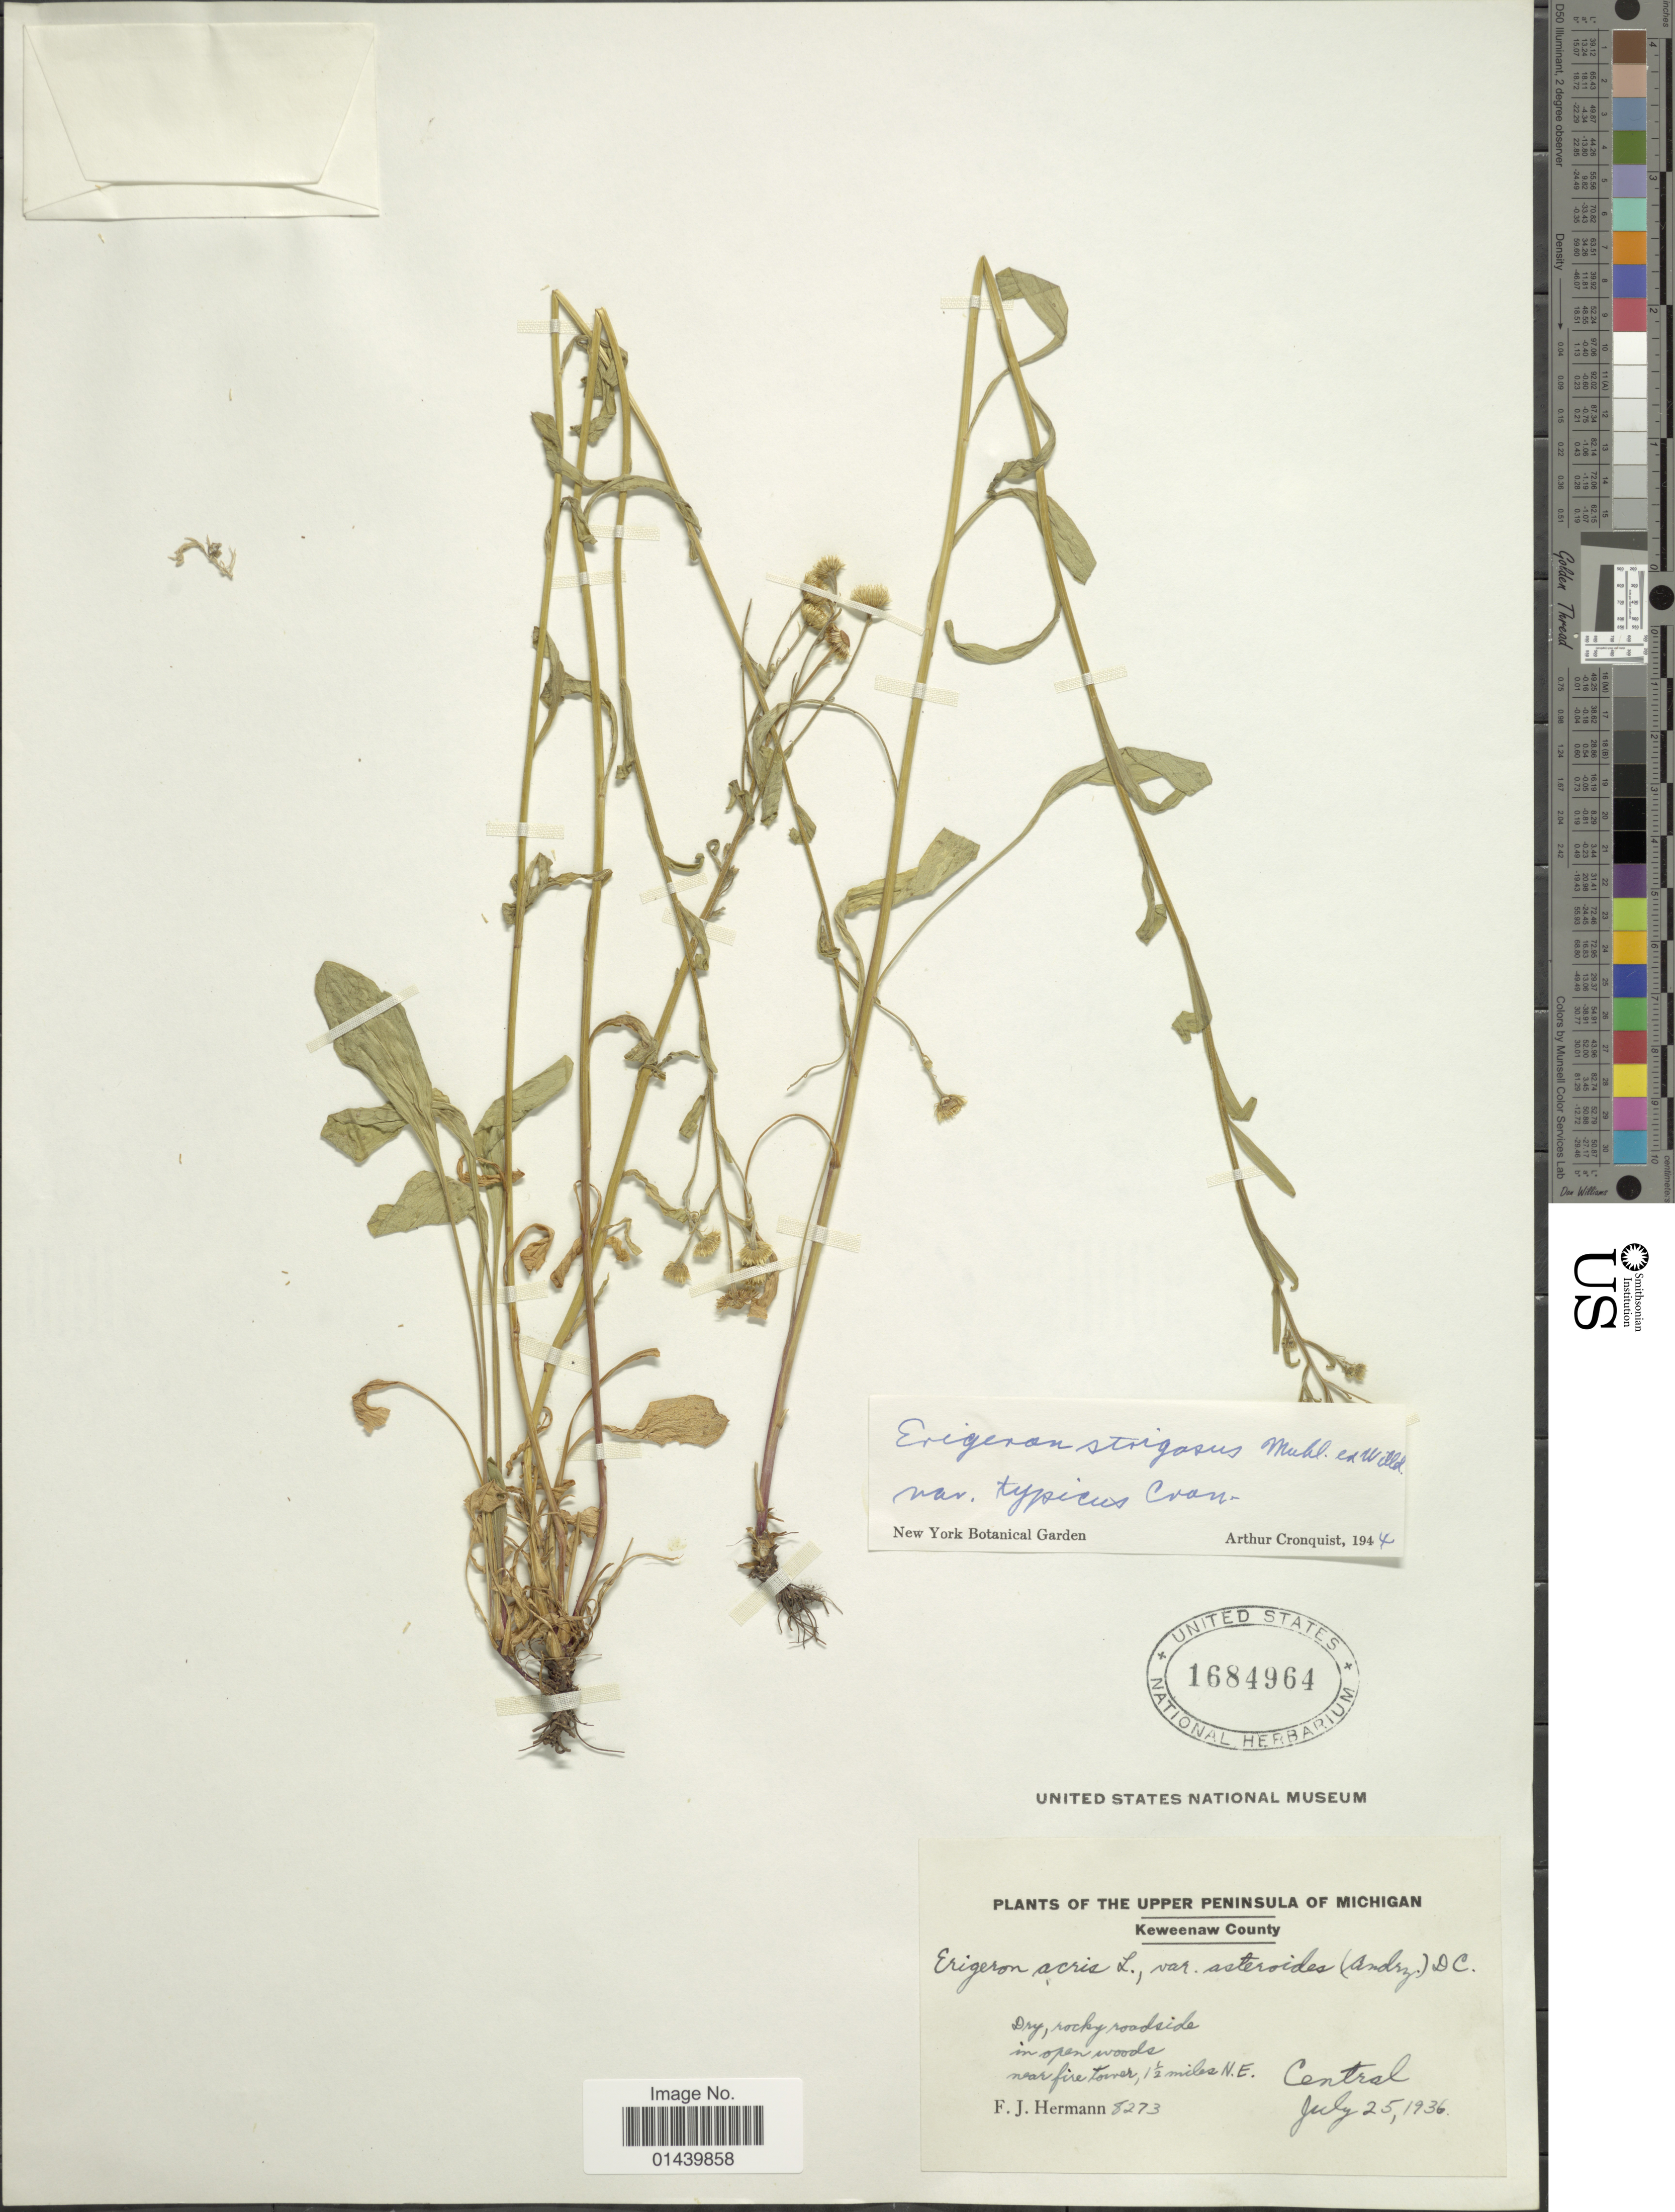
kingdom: Plantae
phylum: Tracheophyta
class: Magnoliopsida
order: Asterales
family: Asteraceae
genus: Erigeron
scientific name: Erigeron strigosus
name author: Muhl. ex Willd.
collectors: F. J. Hermann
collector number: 8273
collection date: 1936-07-25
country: United States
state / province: Michigan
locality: The Upper Peninsula of Michigan. Keweenaw County. Near fire tower, 1½ miles N.E. Central.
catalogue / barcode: US 1684964